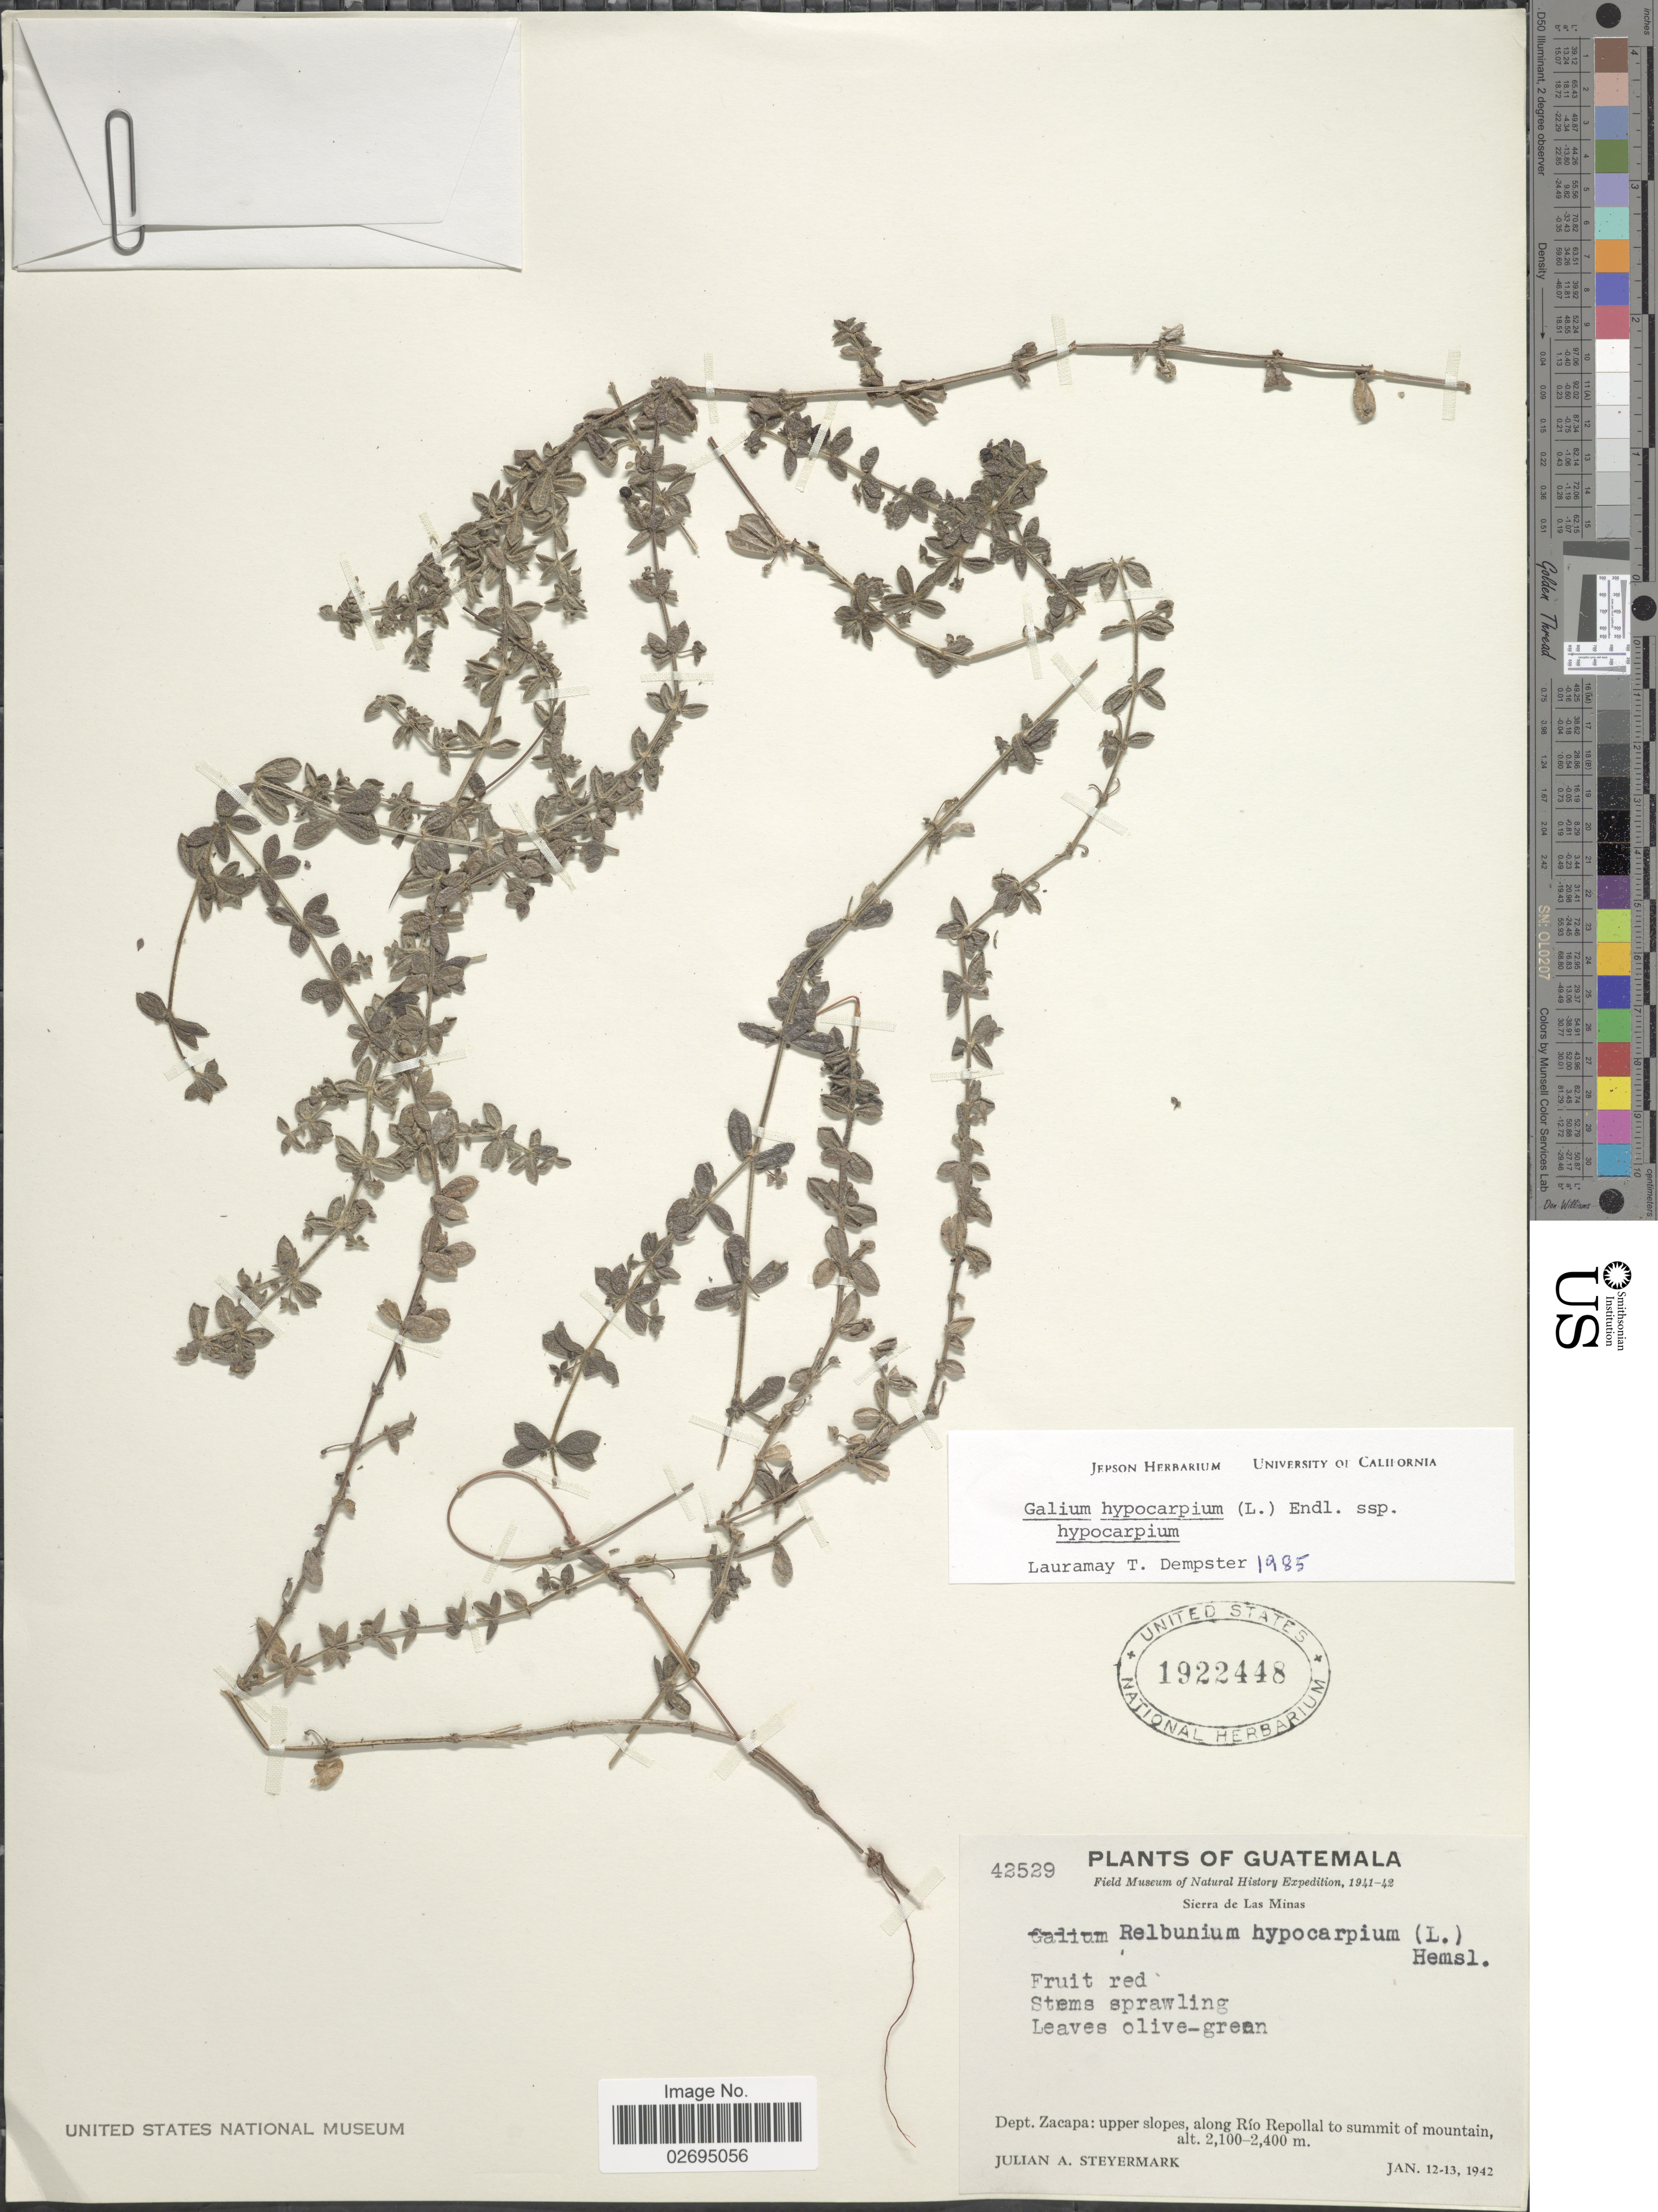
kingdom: Plantae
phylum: Tracheophyta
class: Magnoliopsida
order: Gentianales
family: Rubiaceae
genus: Galium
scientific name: Galium hypocarpium subsp. hypocarpium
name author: (L.) Endl. ex Griseb.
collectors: J. Steyermark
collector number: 42529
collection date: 1942-01-12/1942-01-13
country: Guatemala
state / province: Zacapa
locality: Upper slopes, along Río Repollal to summit of mountain. Sierra de Las Minas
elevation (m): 2100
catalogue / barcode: US 1922448